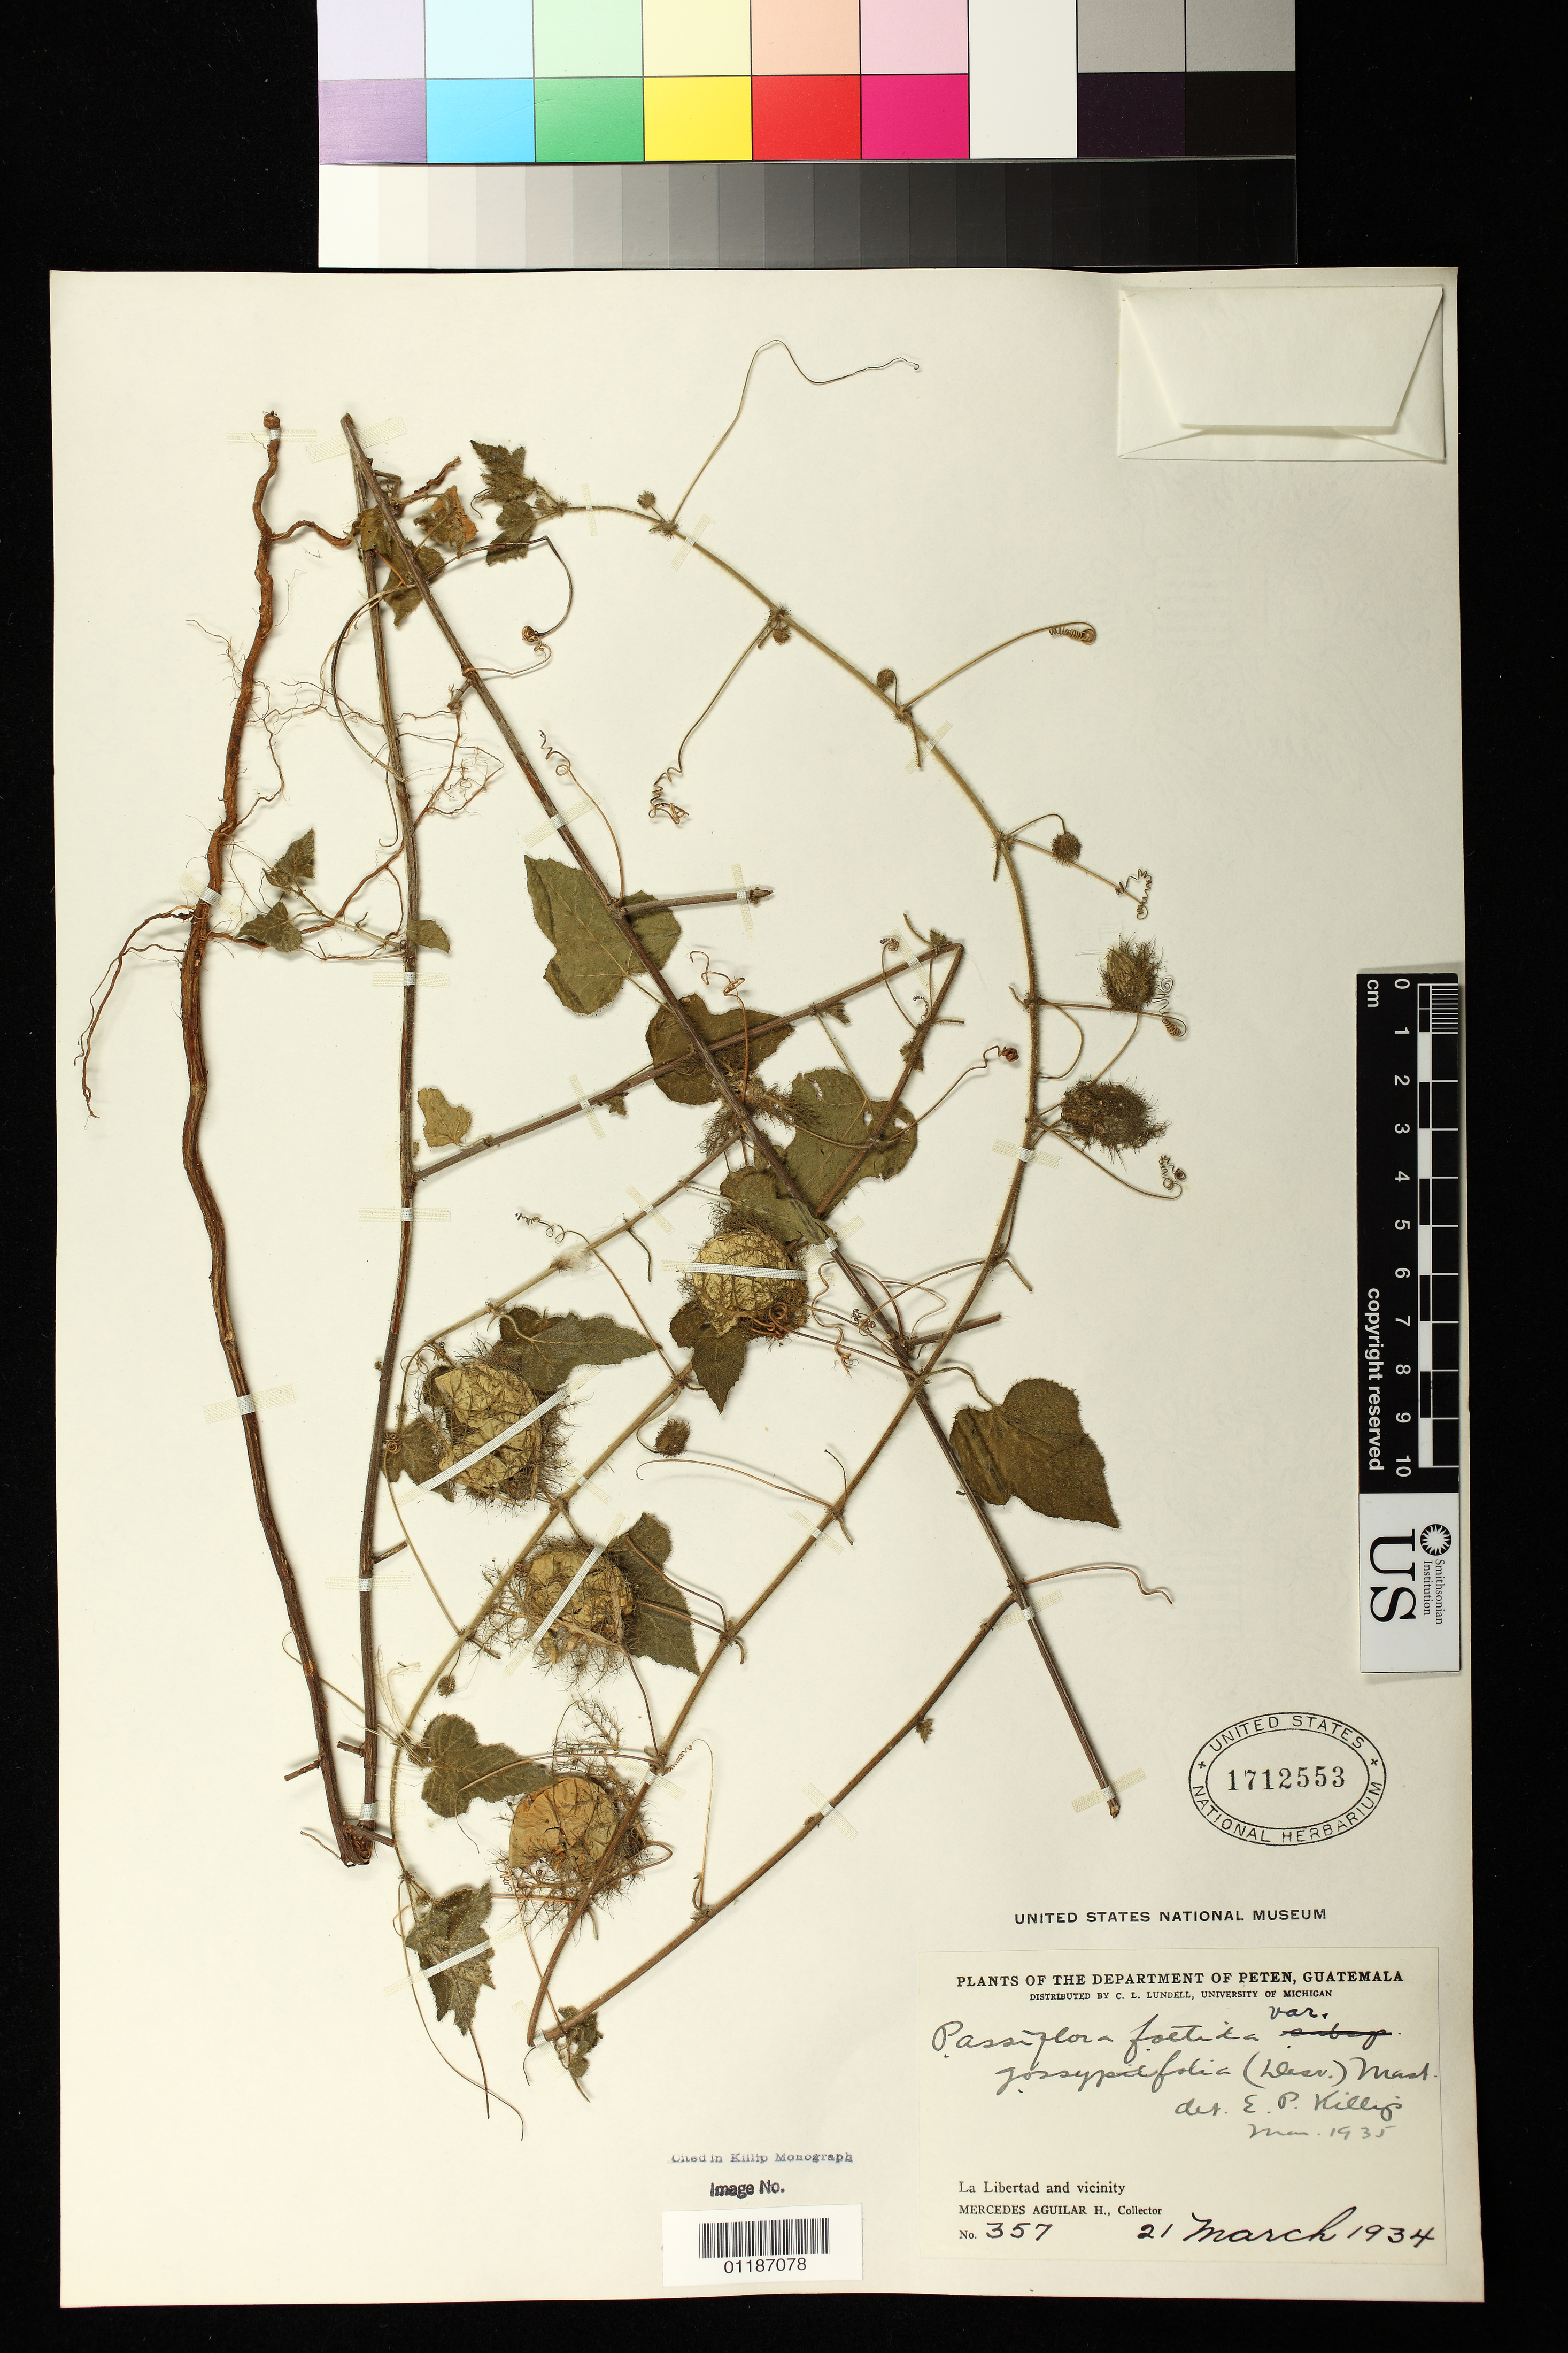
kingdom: Plantae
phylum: Tracheophyta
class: Magnoliopsida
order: Malpighiales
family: Passifloraceae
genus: Passiflora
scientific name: Passiflora foetida var. gossypiifolia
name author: (Desv.) Mast.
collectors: M. Aguilar H.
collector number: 357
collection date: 1934-03-21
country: Guatemala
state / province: El Petén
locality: La Libertad and vicinity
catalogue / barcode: US 1712553